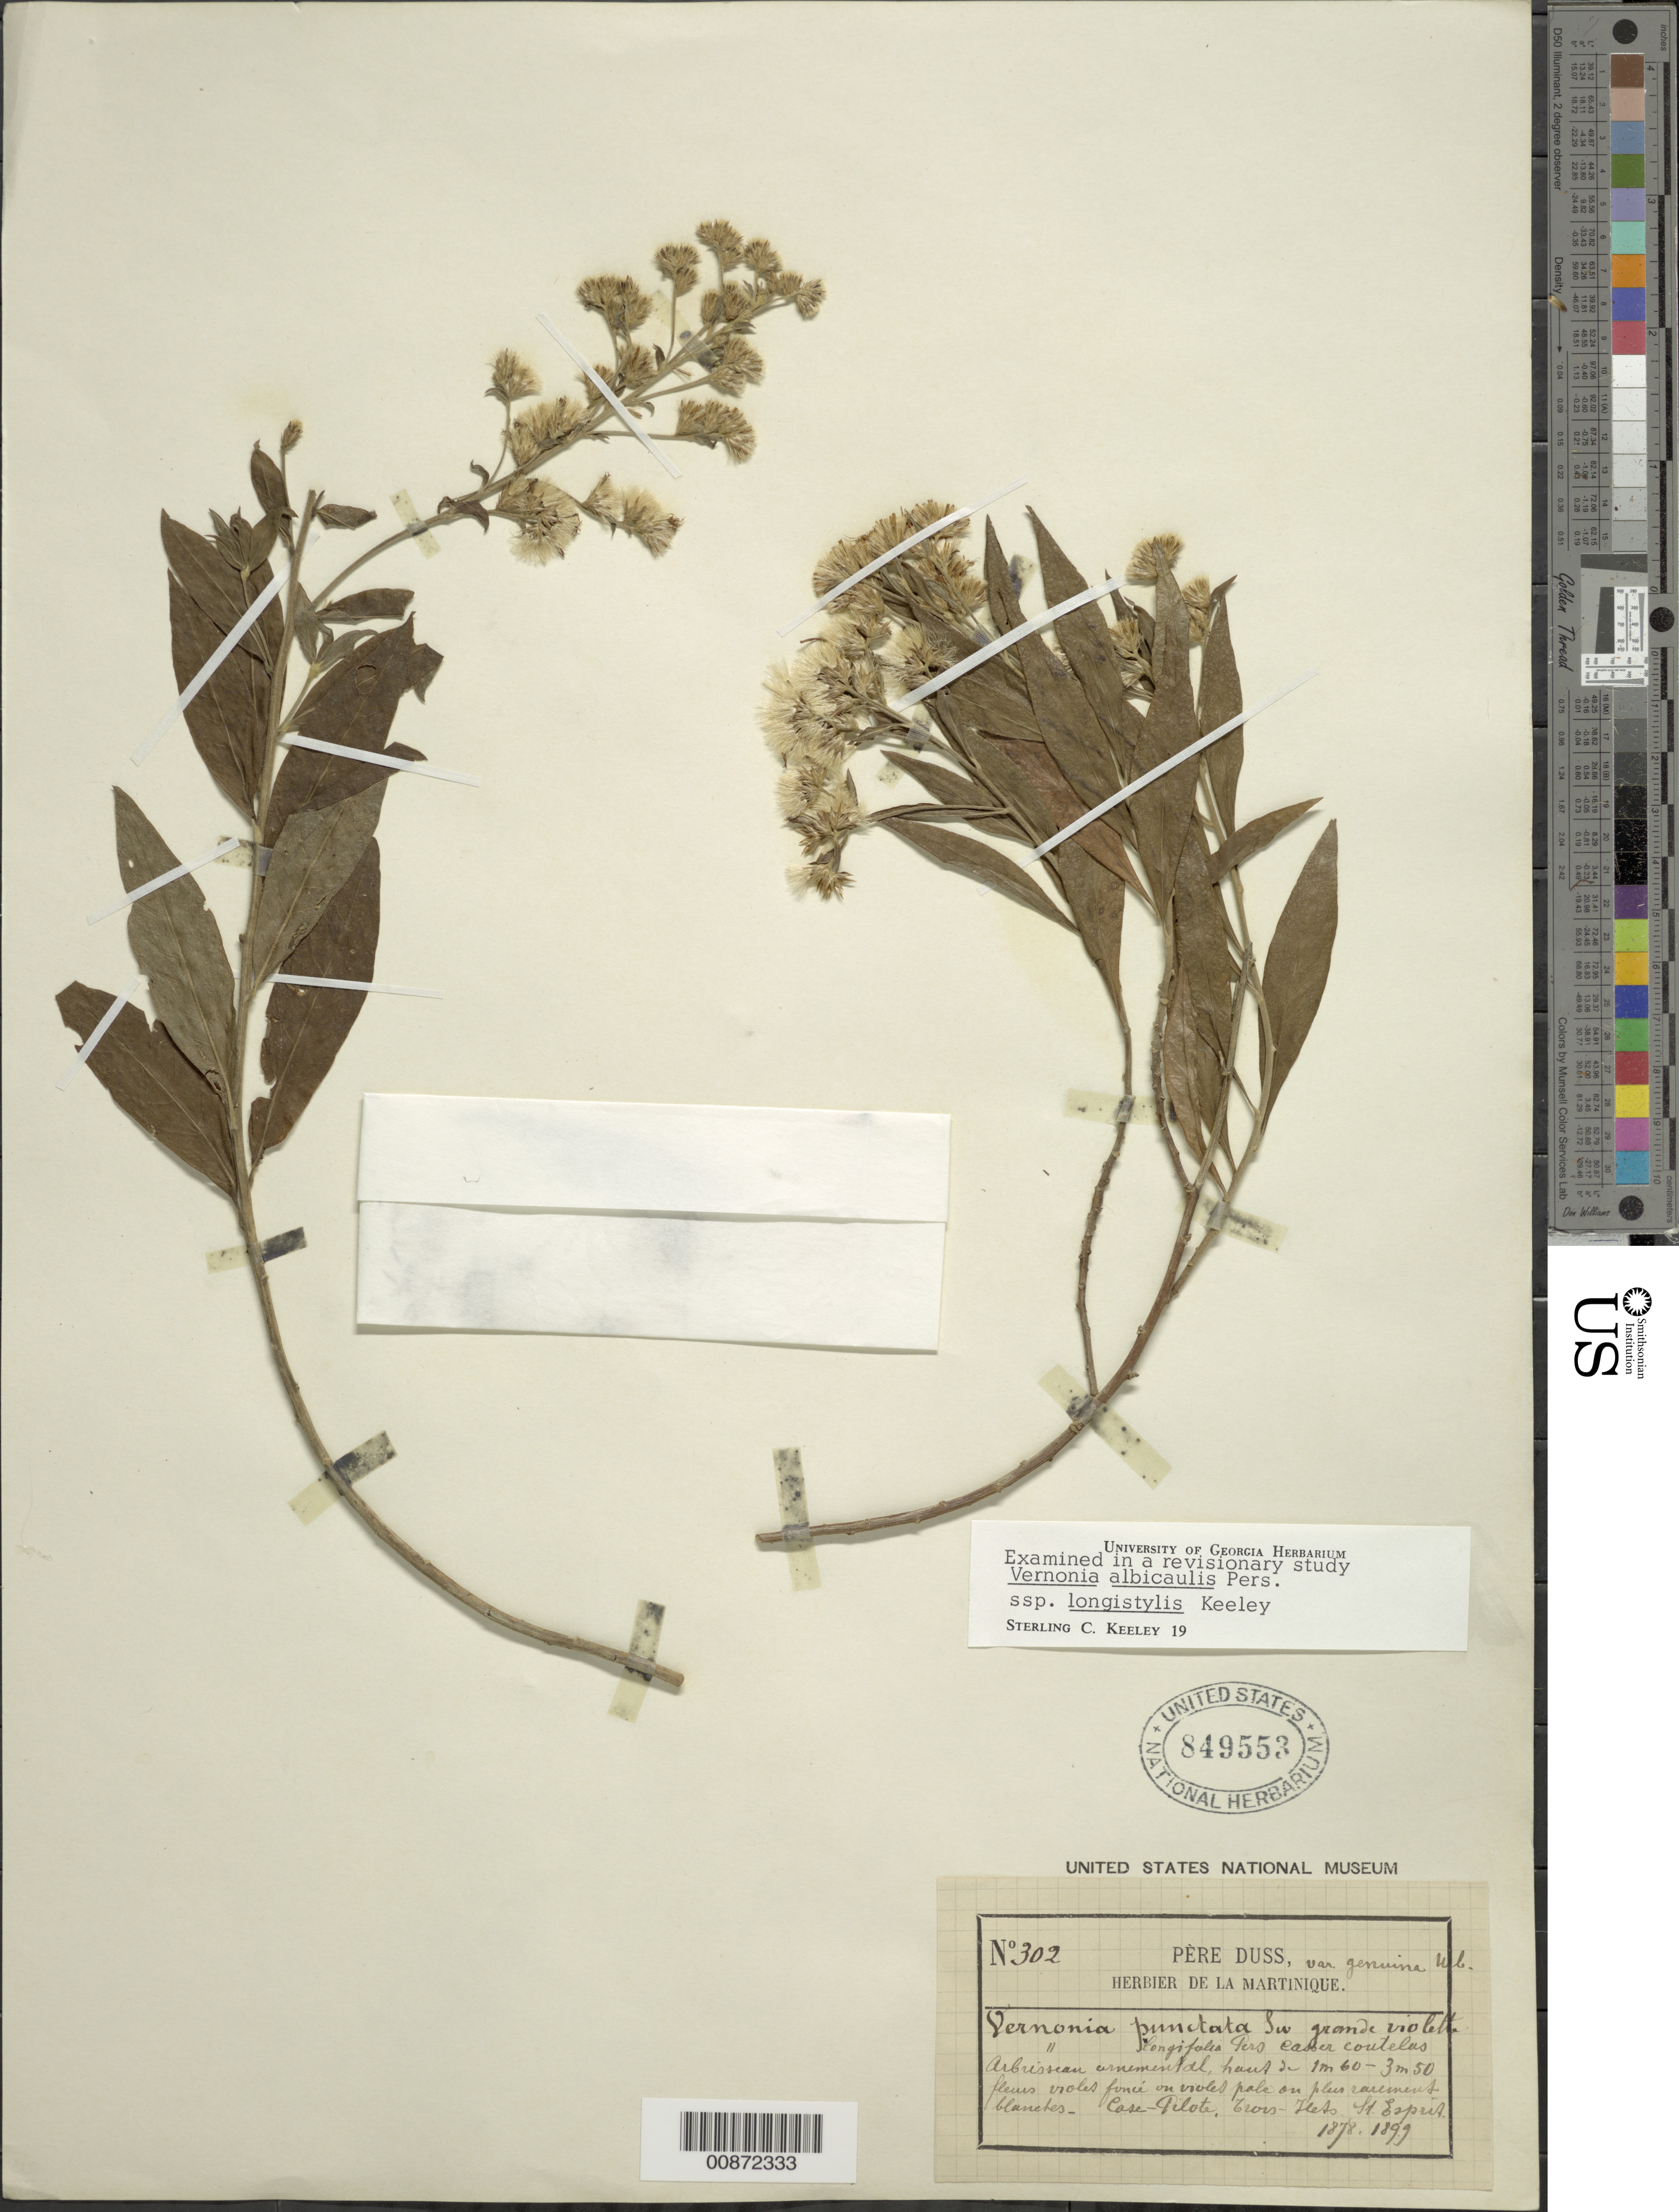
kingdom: Plantae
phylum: Tracheophyta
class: Magnoliopsida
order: Asterales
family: Asteraceae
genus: Lepidaploa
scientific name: Lepidaploa glabra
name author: (Willd.) H. Rob.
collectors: Père Duss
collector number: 302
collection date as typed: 1878 and -- --- 1879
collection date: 1878,1879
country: Martinique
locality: Case-Pilote, Trois Islets. St. Esprit.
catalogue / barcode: US 849553